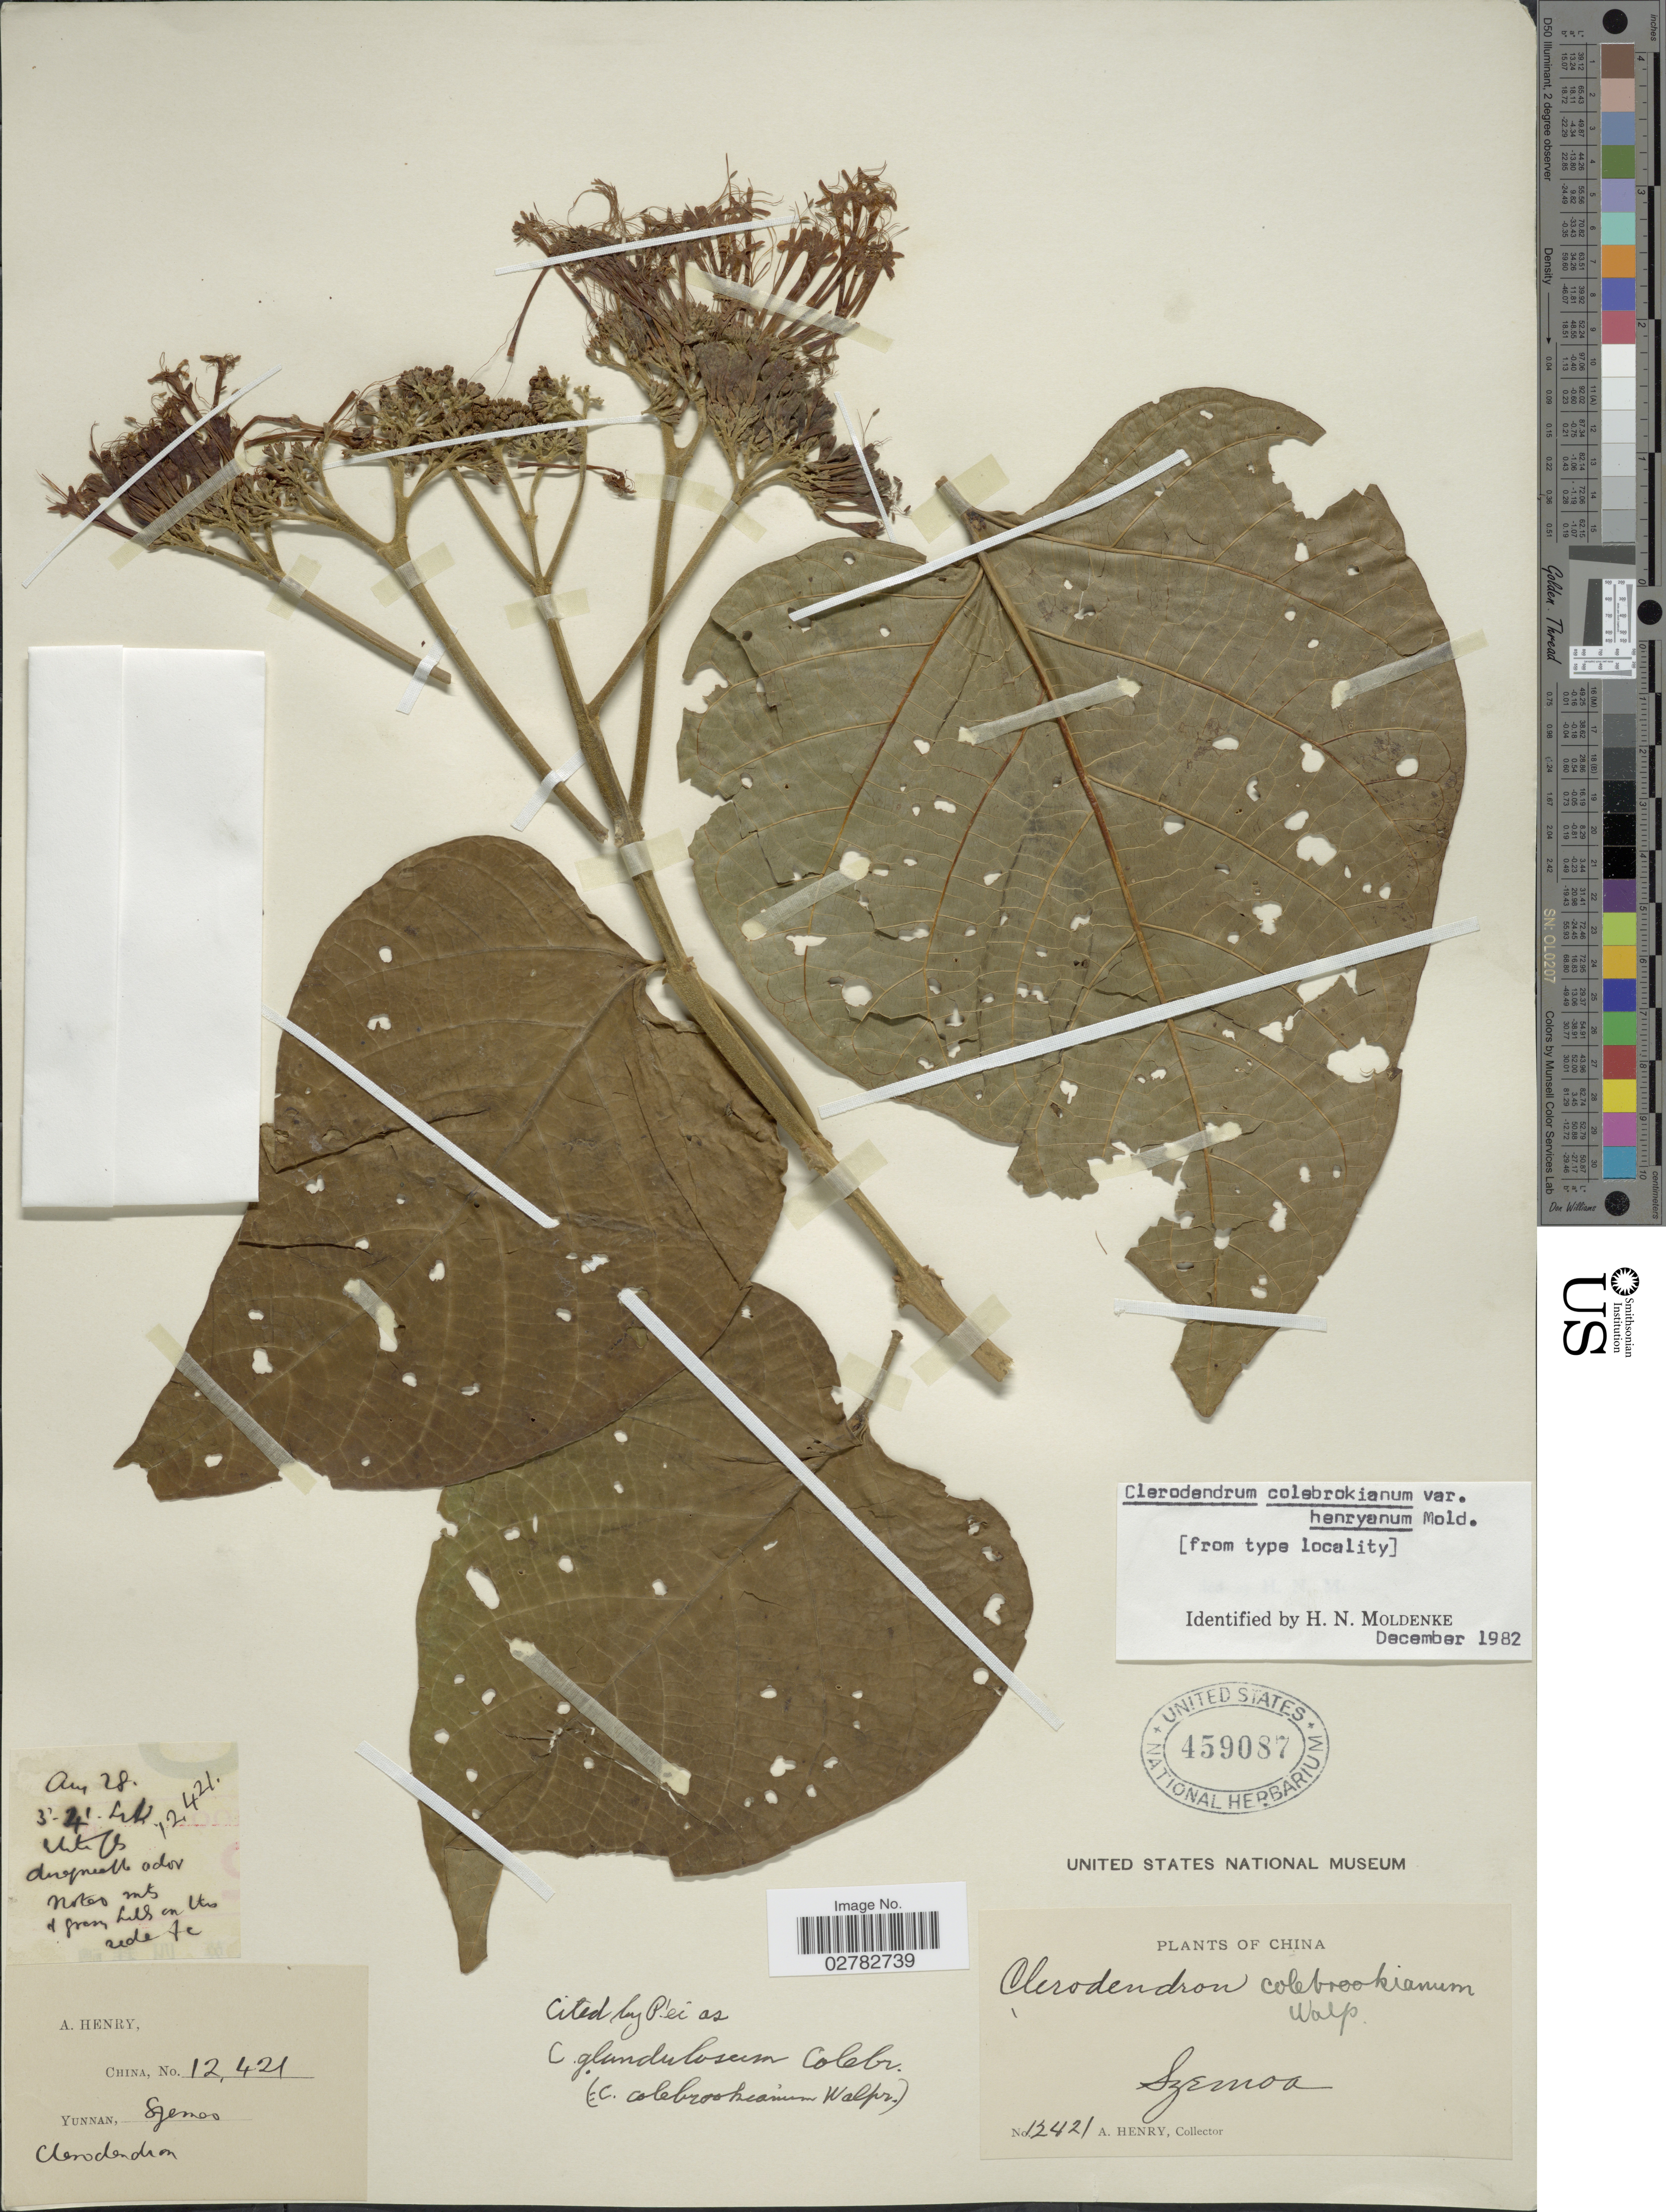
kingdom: Plantae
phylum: Tracheophyta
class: Magnoliopsida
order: Lamiales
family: Lamiaceae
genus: Clerodendrum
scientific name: Clerodendrum colebrookianum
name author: Walp.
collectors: A. Henry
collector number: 12421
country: China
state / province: Yunnan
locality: Szemoa.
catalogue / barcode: US 459087